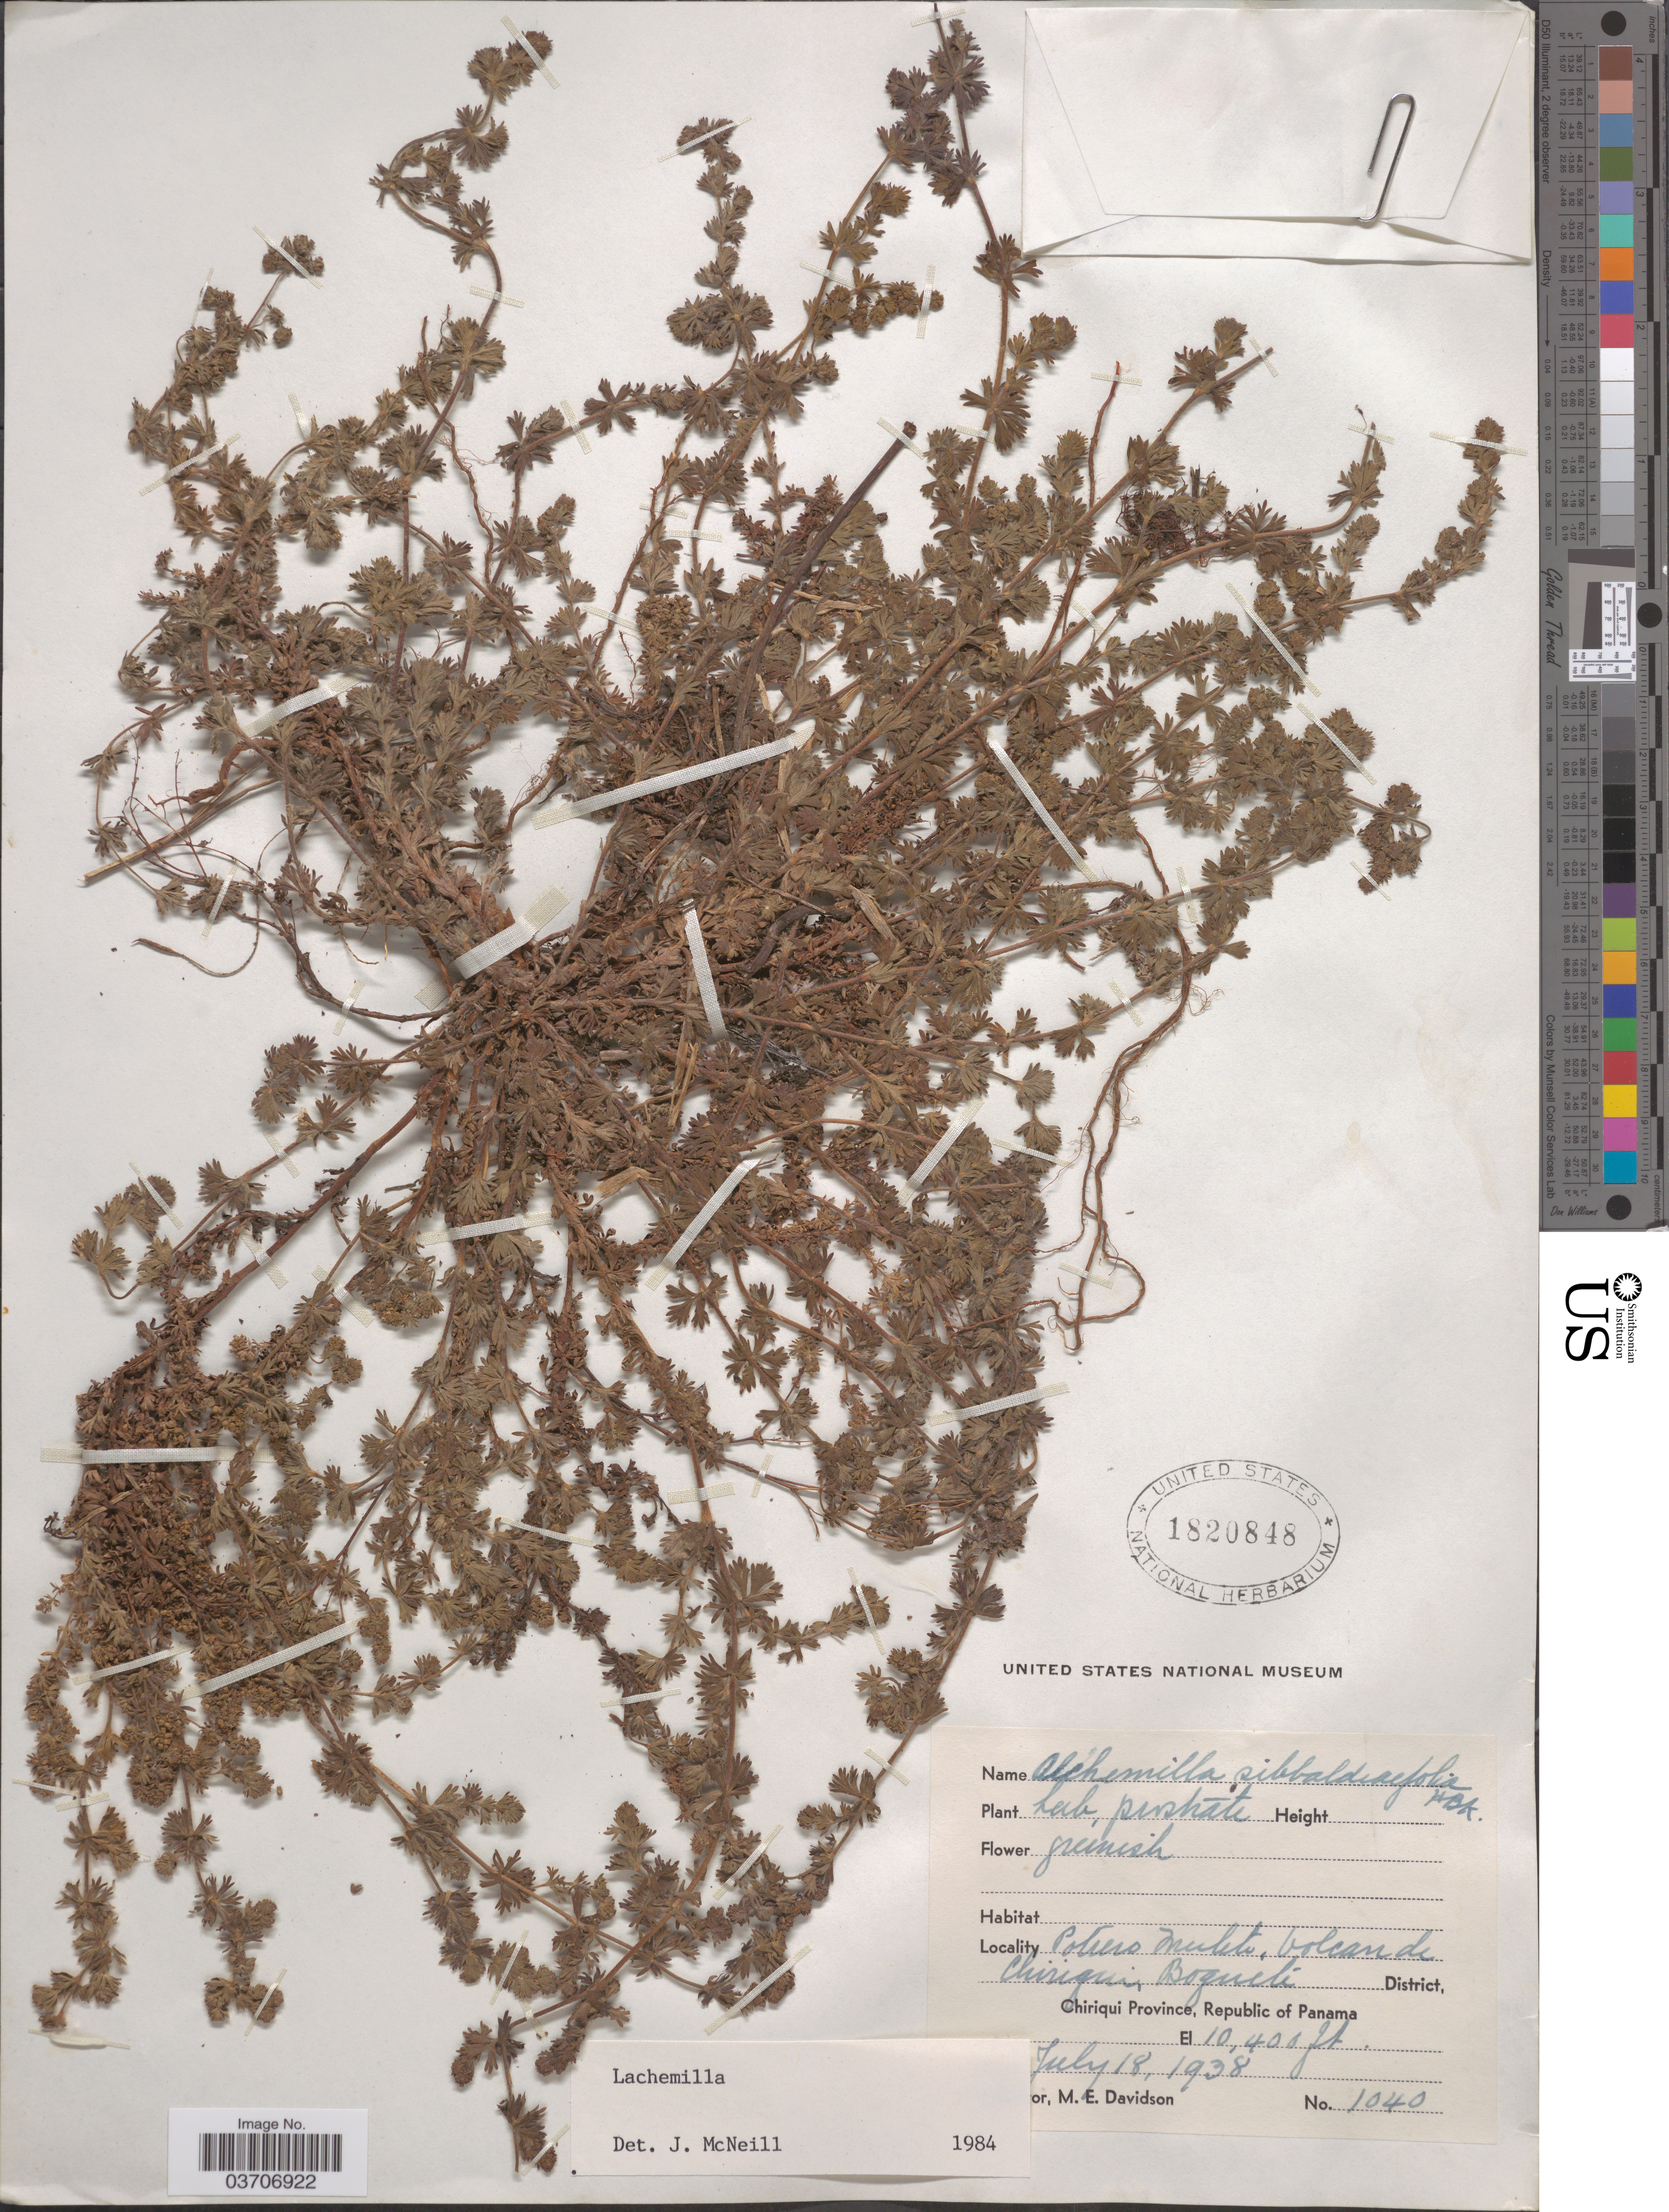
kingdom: Plantae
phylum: Tracheophyta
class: Magnoliopsida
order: Rosales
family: Rosaceae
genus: Lachemilla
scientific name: Lachemilla sp.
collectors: M. E. Davidson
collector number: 1040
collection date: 1938-07-18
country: Panama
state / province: Chiriqui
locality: Potrero Muleto, Volcan de Chiriqui, Boguete Distritct, Republic of Panama.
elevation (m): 3170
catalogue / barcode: US 1820848